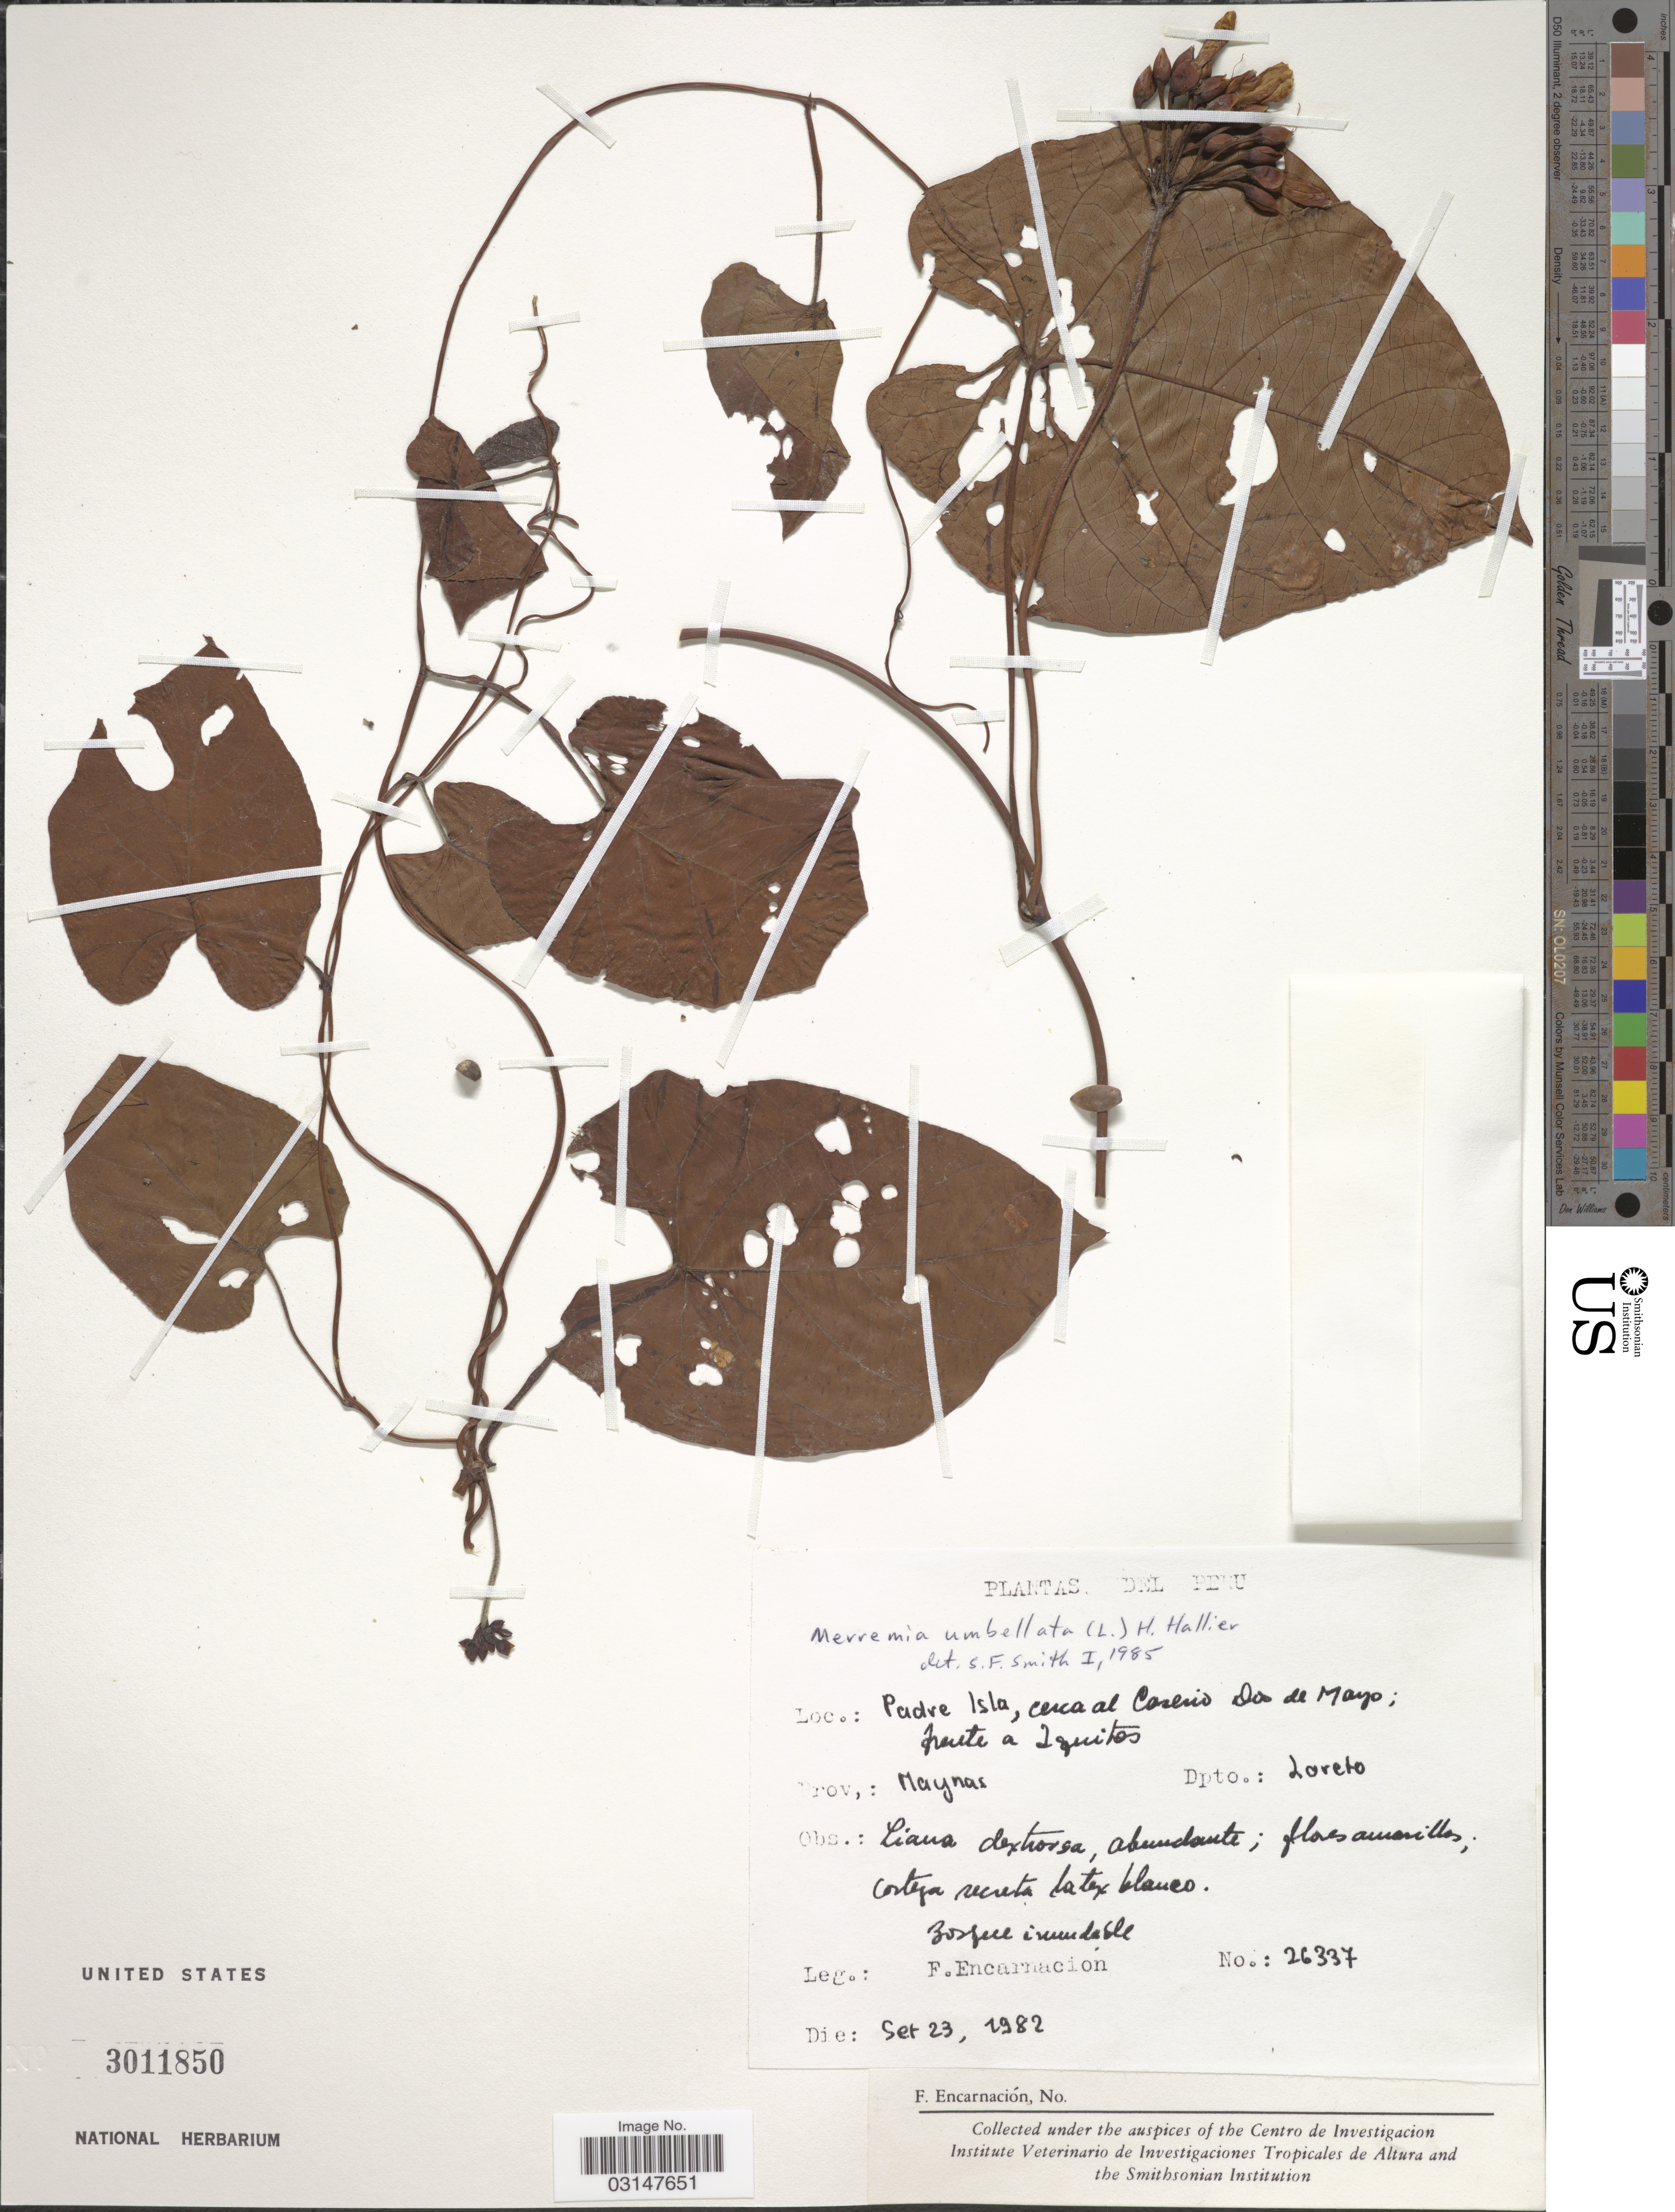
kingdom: Plantae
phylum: Tracheophyta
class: Magnoliopsida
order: Solanales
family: Convolvulaceae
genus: Camonea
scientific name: Camonea umbellata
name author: (L.) A. R. Simões & Staples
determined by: Strong, Mark T., (BOT), Smithsonian Institution - National Museum of Natural History (UNITED STATES)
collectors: F. Encarnación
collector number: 26337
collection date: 1982-09-23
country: Peru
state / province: Loreto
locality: Padre Isla, cerca al caserio Dos de Mayo; fuente a Iquitos, Prov.: Maynas, Dpto. Loreto.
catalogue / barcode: US 3011850